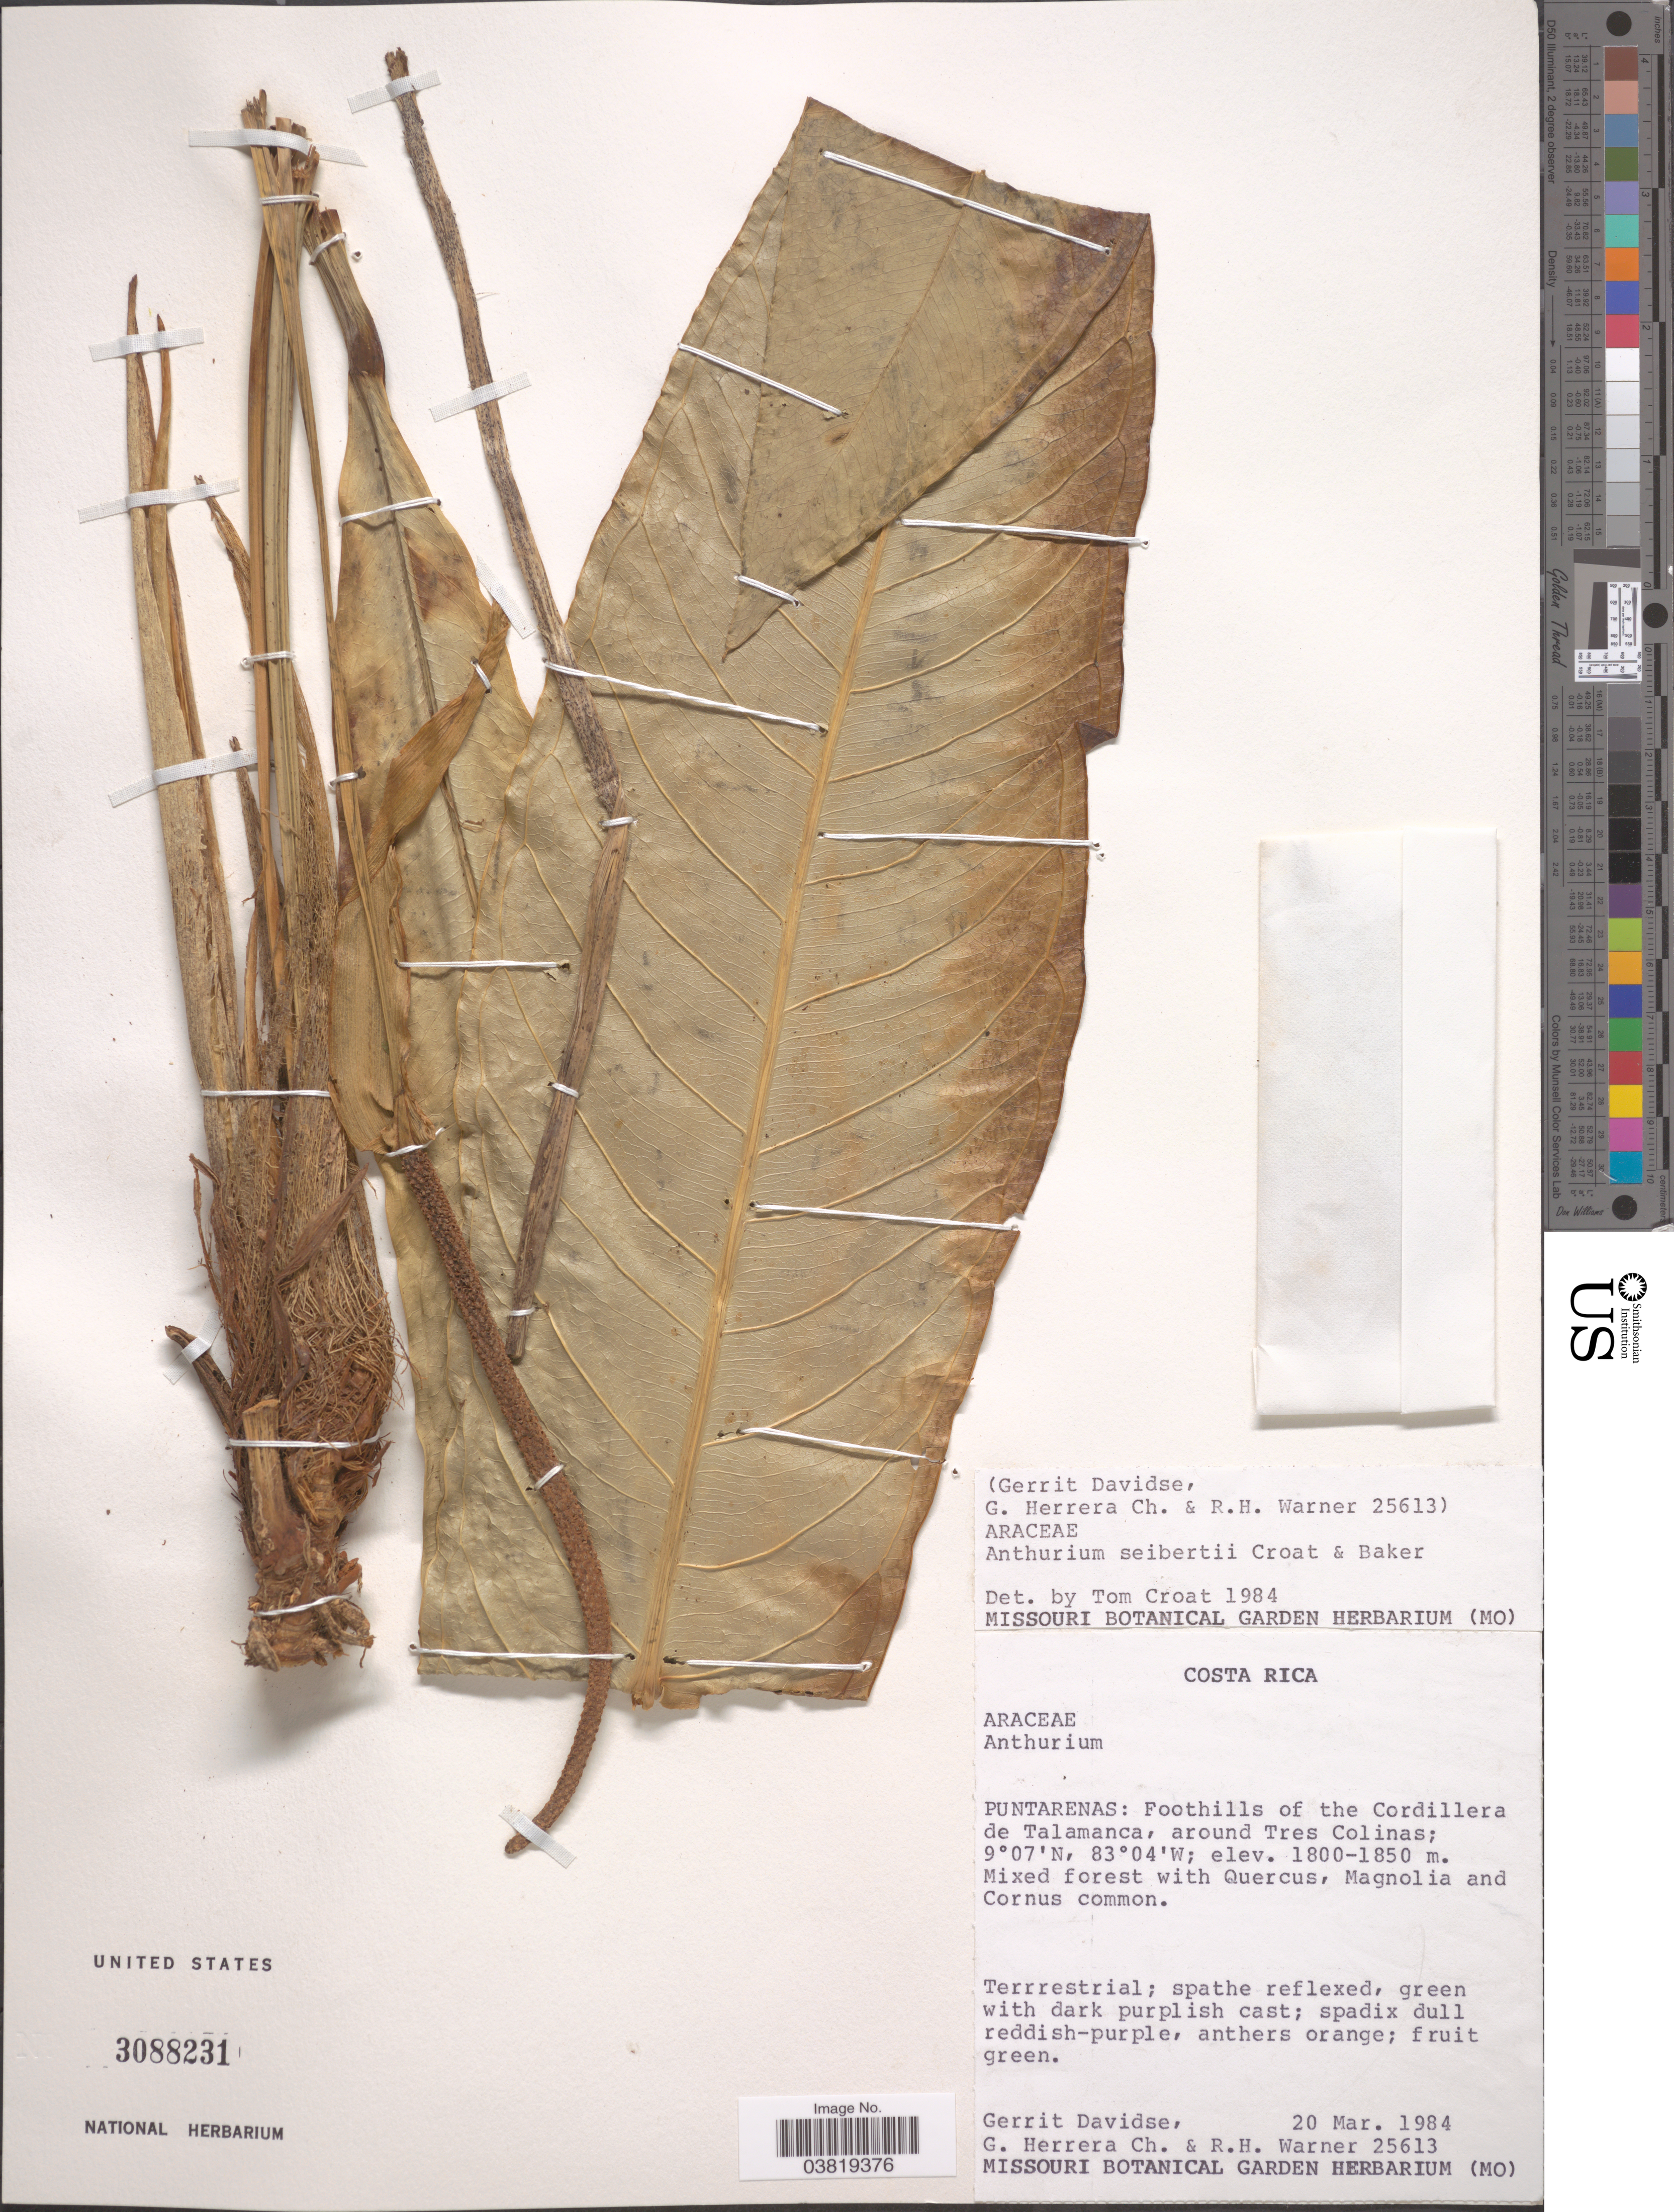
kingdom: Plantae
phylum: Tracheophyta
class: Liliopsida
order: Alismatales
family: Araceae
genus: Anthurium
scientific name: Anthurium seibertii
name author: Croat & R.A. Baker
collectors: G. Davidse, G. Herrera Ch. & R. H. Warner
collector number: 25613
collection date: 1984-03-20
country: Costa Rica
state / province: Puntarenas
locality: Foothills of the Cordillera de Talamanca, around Tres Colinas.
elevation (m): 1800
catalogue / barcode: US 3088231